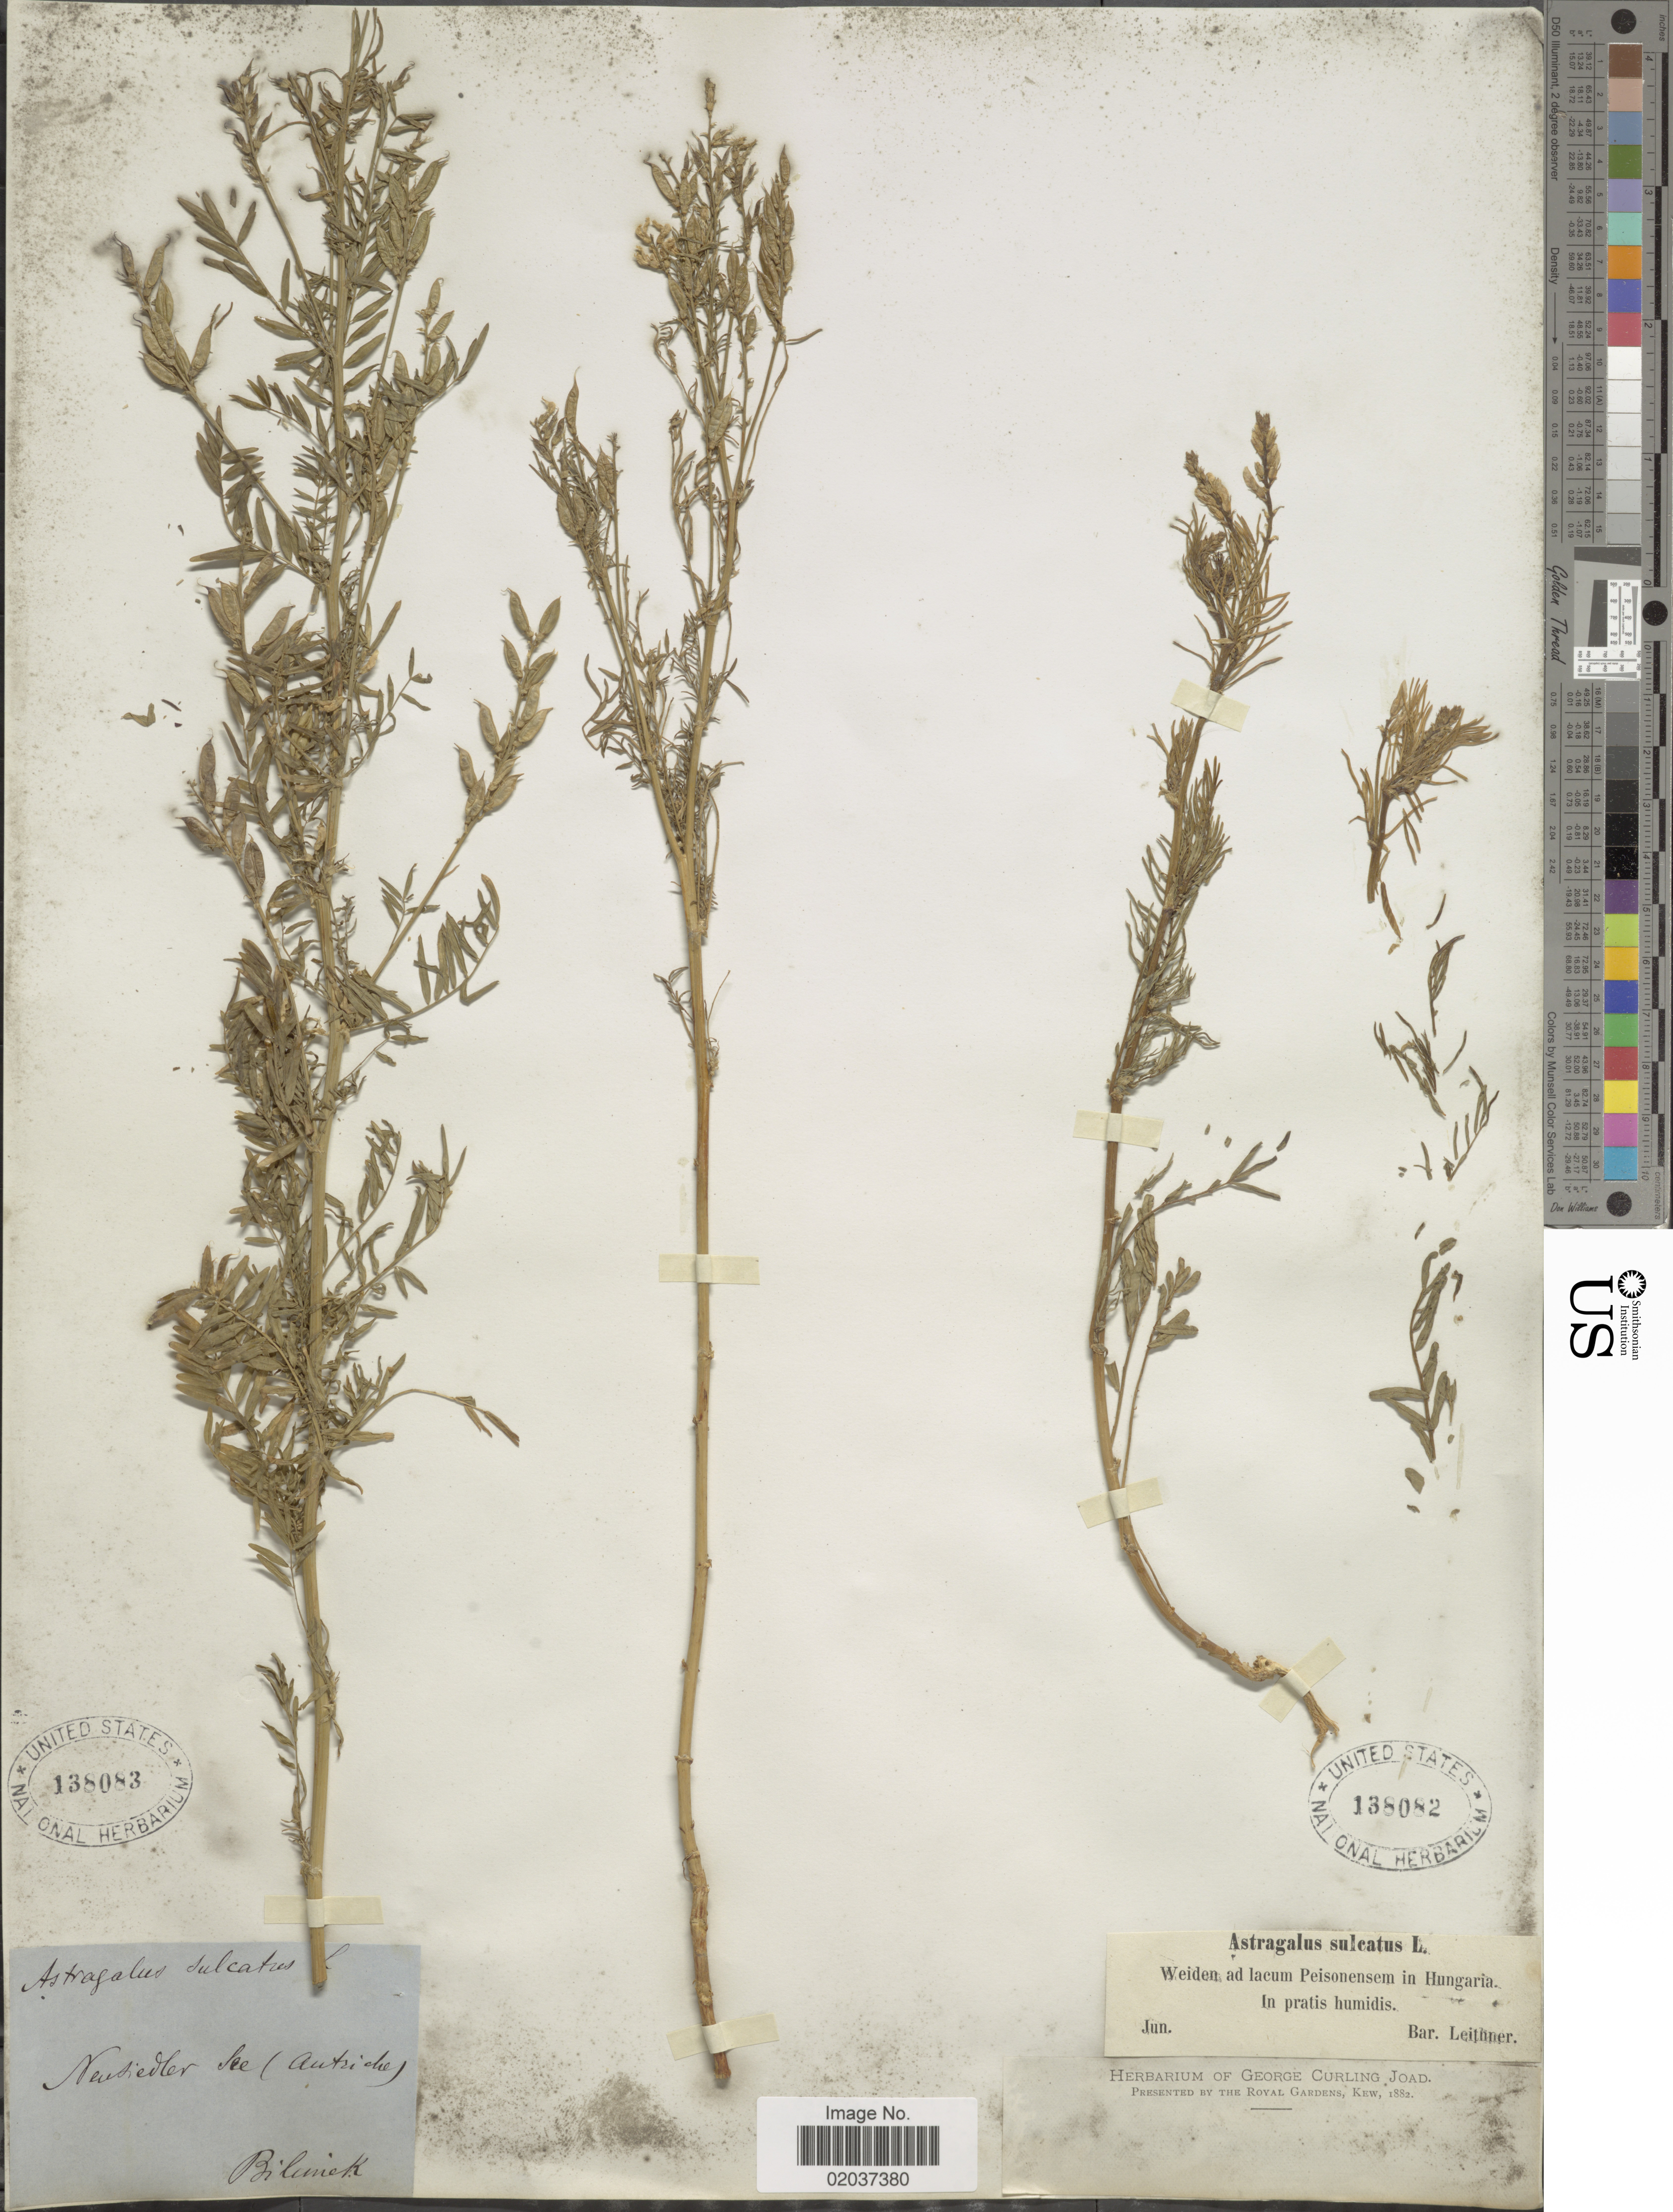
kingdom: Plantae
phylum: Tracheophyta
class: Magnoliopsida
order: Fabales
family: Fabaceae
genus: Astragalus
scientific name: Astragalus sulcatus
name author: L.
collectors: -. Leitner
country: Hungary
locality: Weiden ad lacum Peisonensem in Hungaria, In partis humidis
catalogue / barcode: US 138082-2